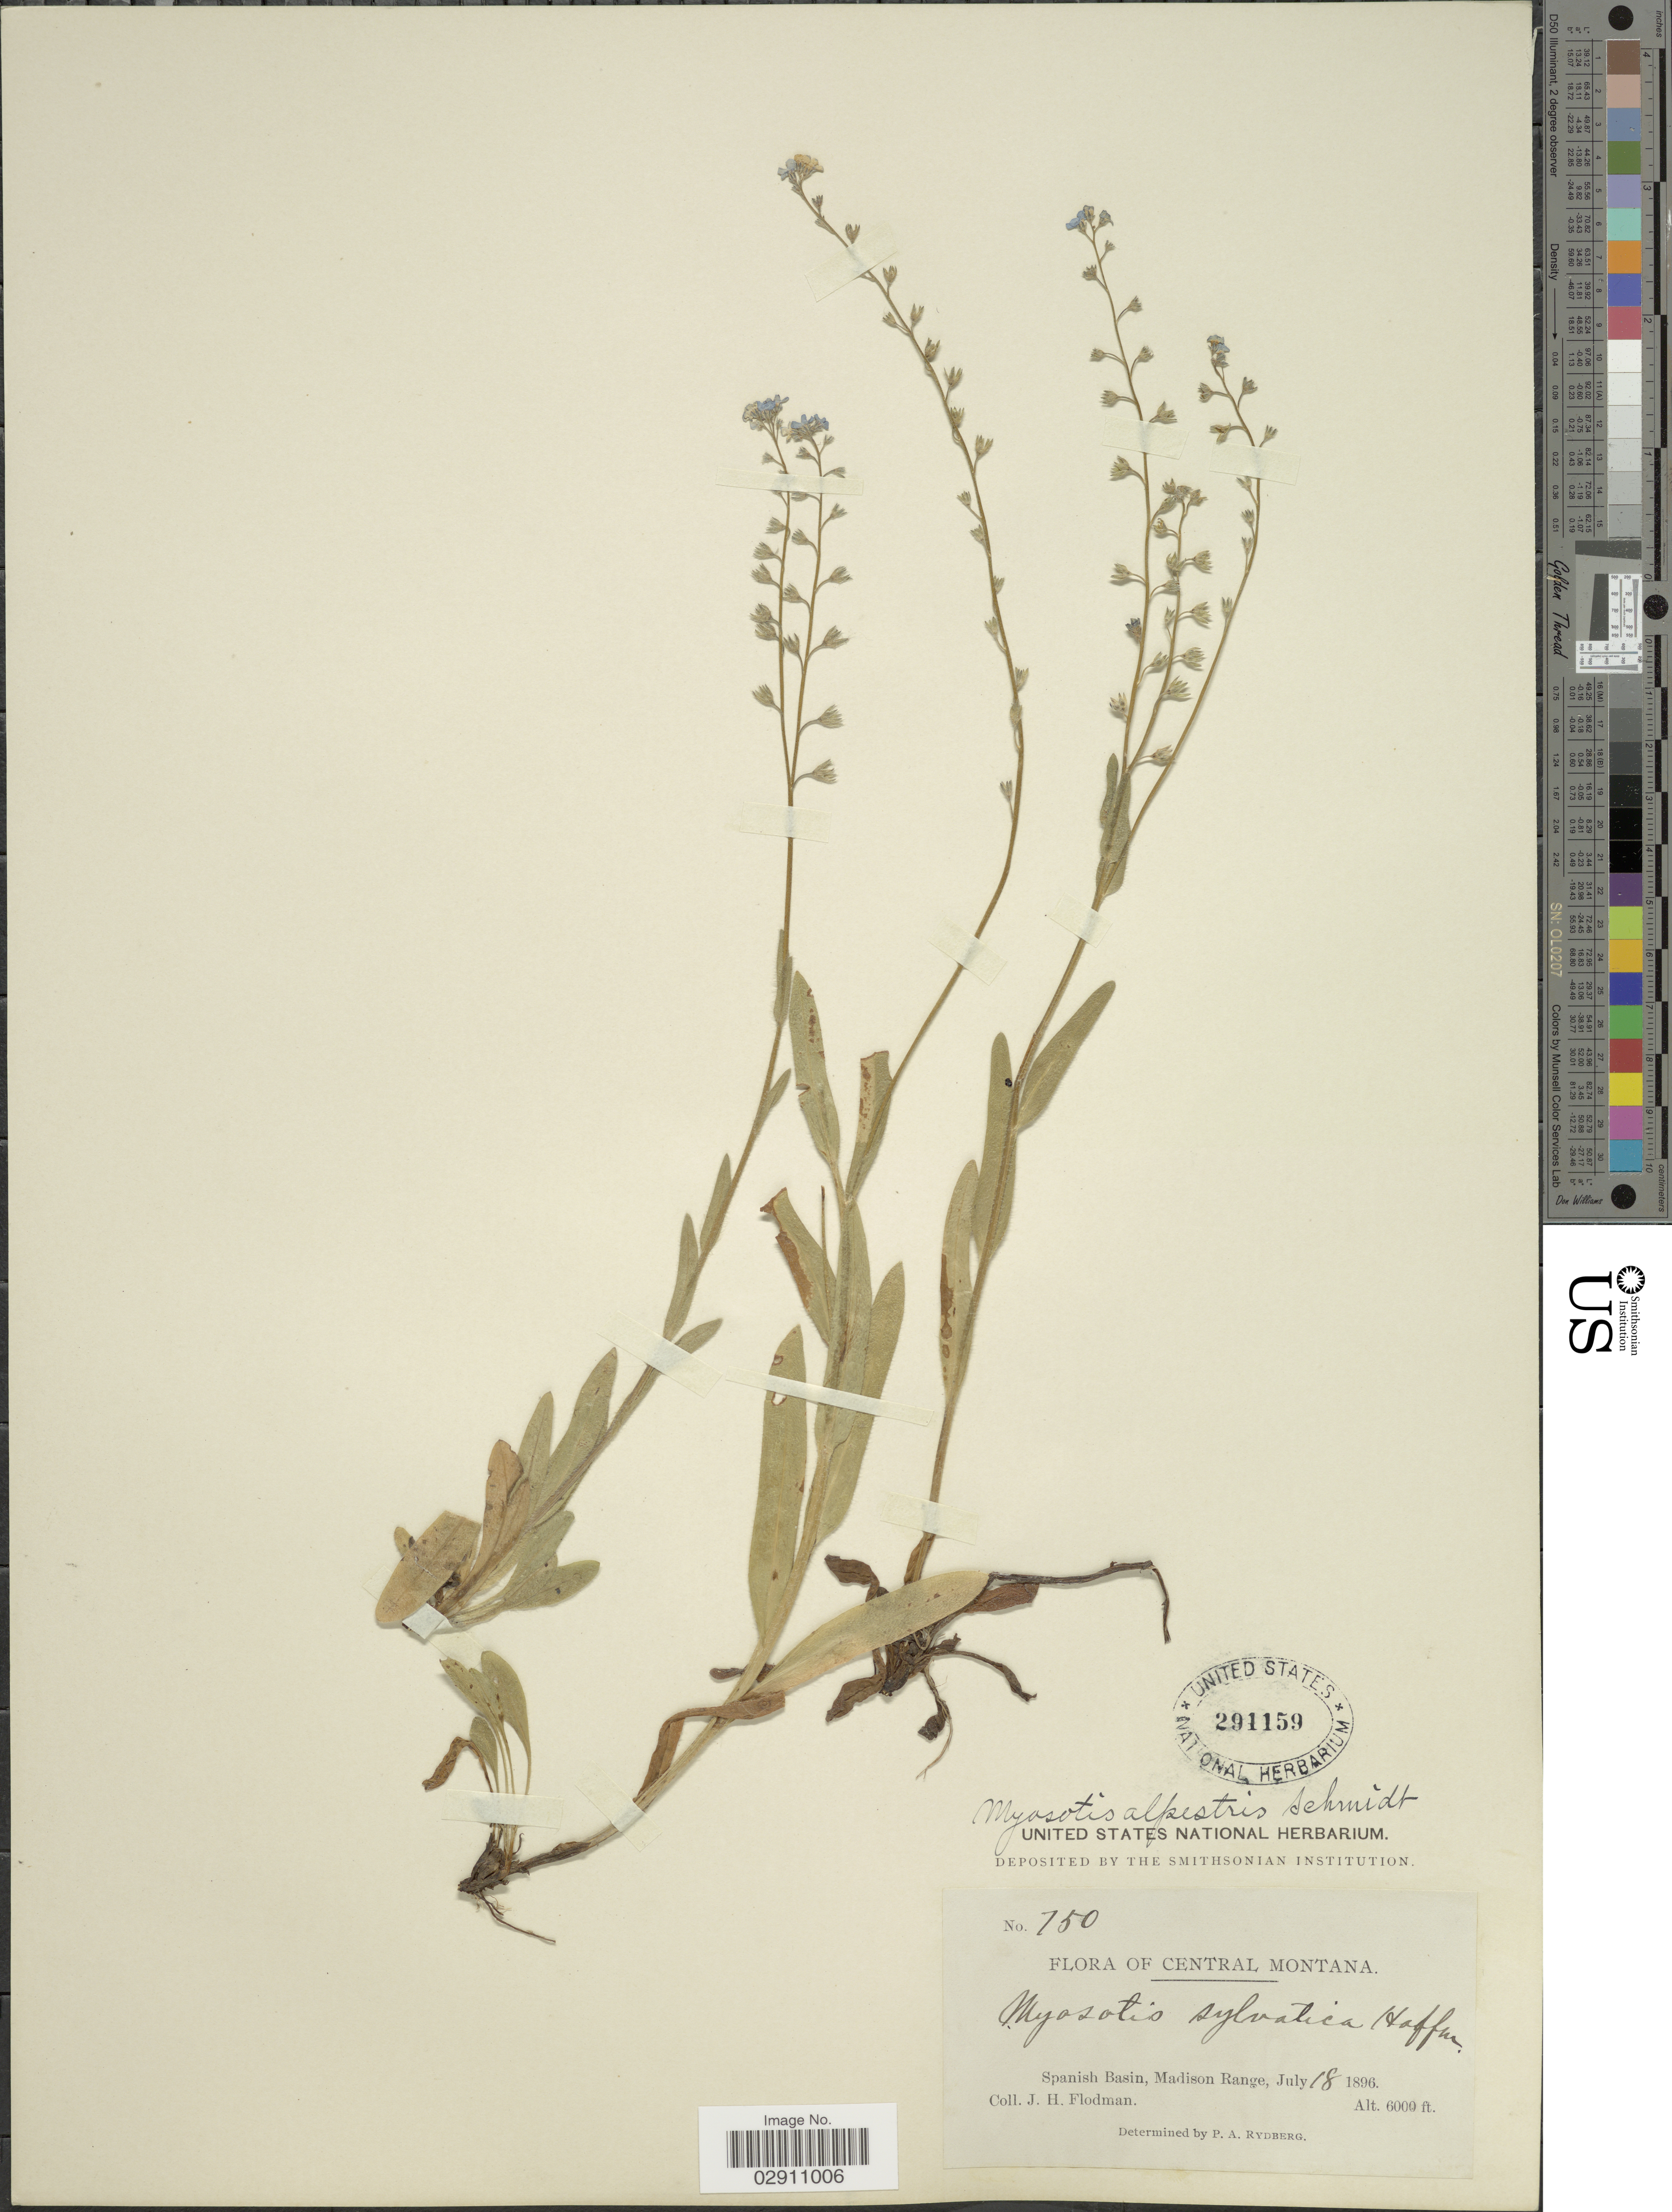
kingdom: Plantae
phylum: Tracheophyta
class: Magnoliopsida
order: Boraginales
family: Boraginaceae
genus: Myosotis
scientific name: Myosotis alpestris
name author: F.W. Schmidt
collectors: J. Flodman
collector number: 750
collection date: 1896-07-18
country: United States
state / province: Montana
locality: Central Montana. Spanish Basin, Madison Range.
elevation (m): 1829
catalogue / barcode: US 291159